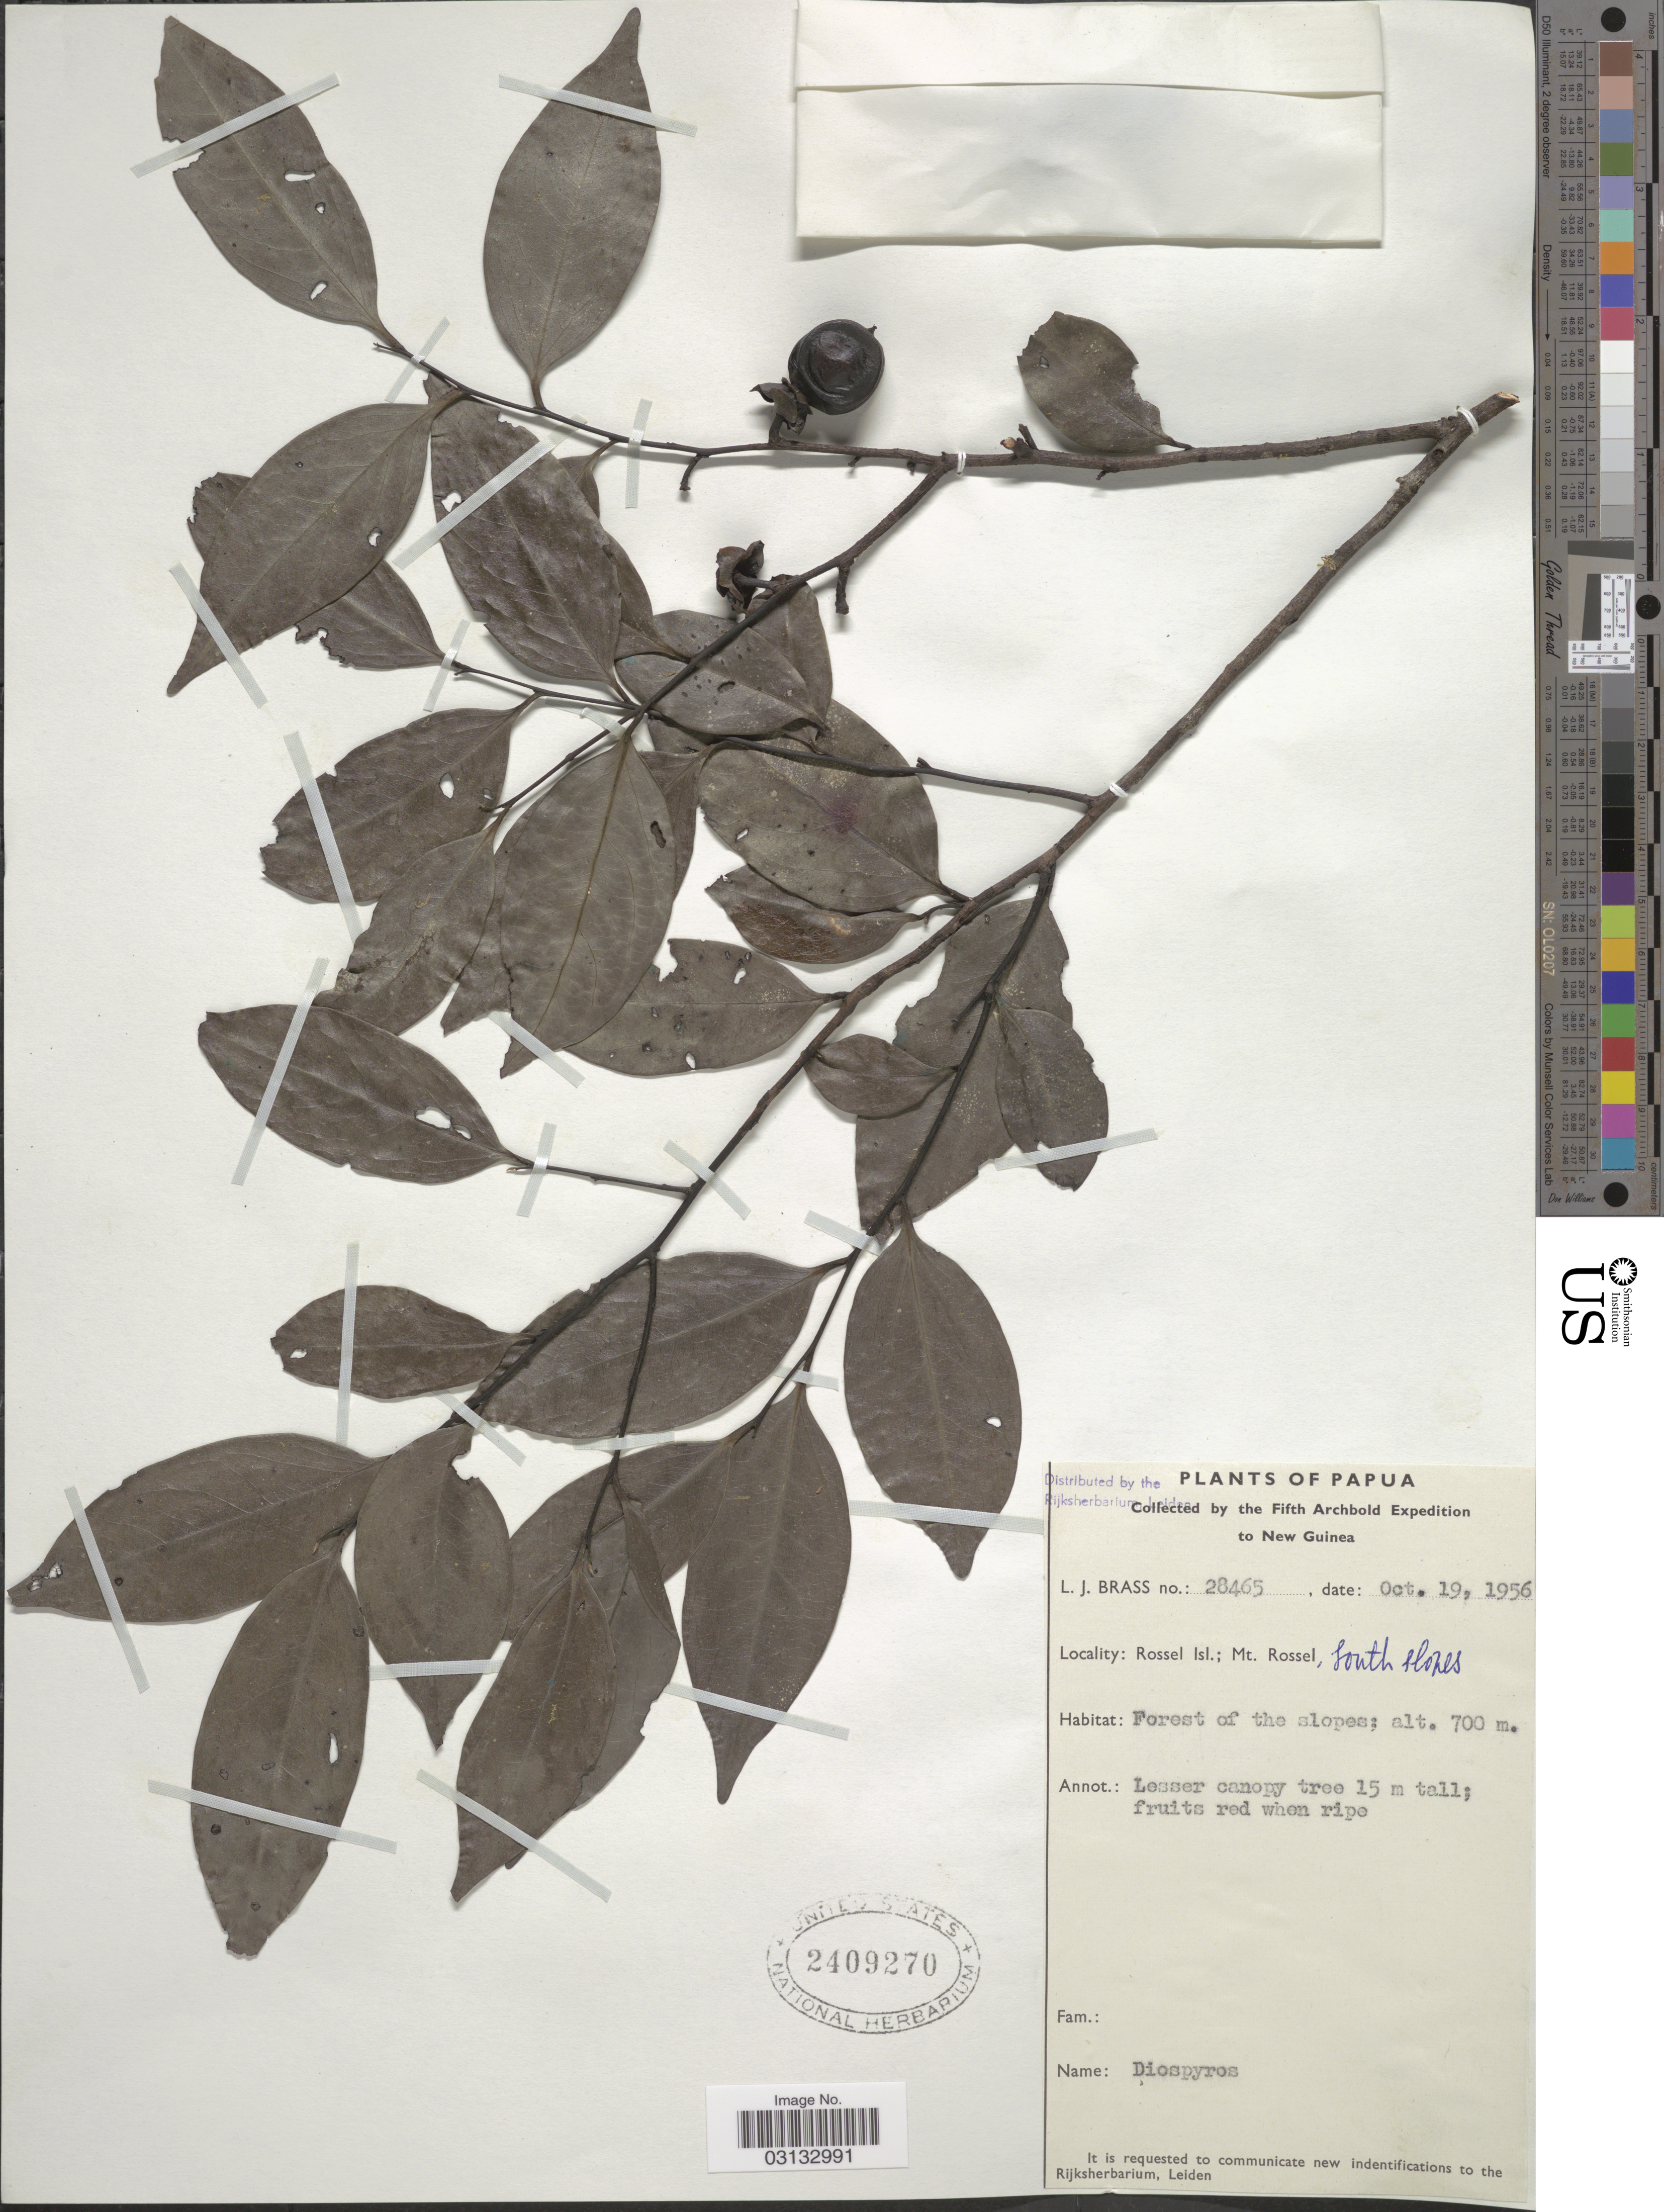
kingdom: Plantae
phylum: Tracheophyta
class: Magnoliopsida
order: Ericales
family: Ebenaceae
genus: Diospyros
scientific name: Diospyros sp.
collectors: L. J. Brass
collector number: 28465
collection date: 1956-10-19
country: Papua New Guinea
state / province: Milne Bay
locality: Papua, New Guinea, Rossel Isl.; Mt. Rossel, South slopes.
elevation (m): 700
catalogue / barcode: US 2409270